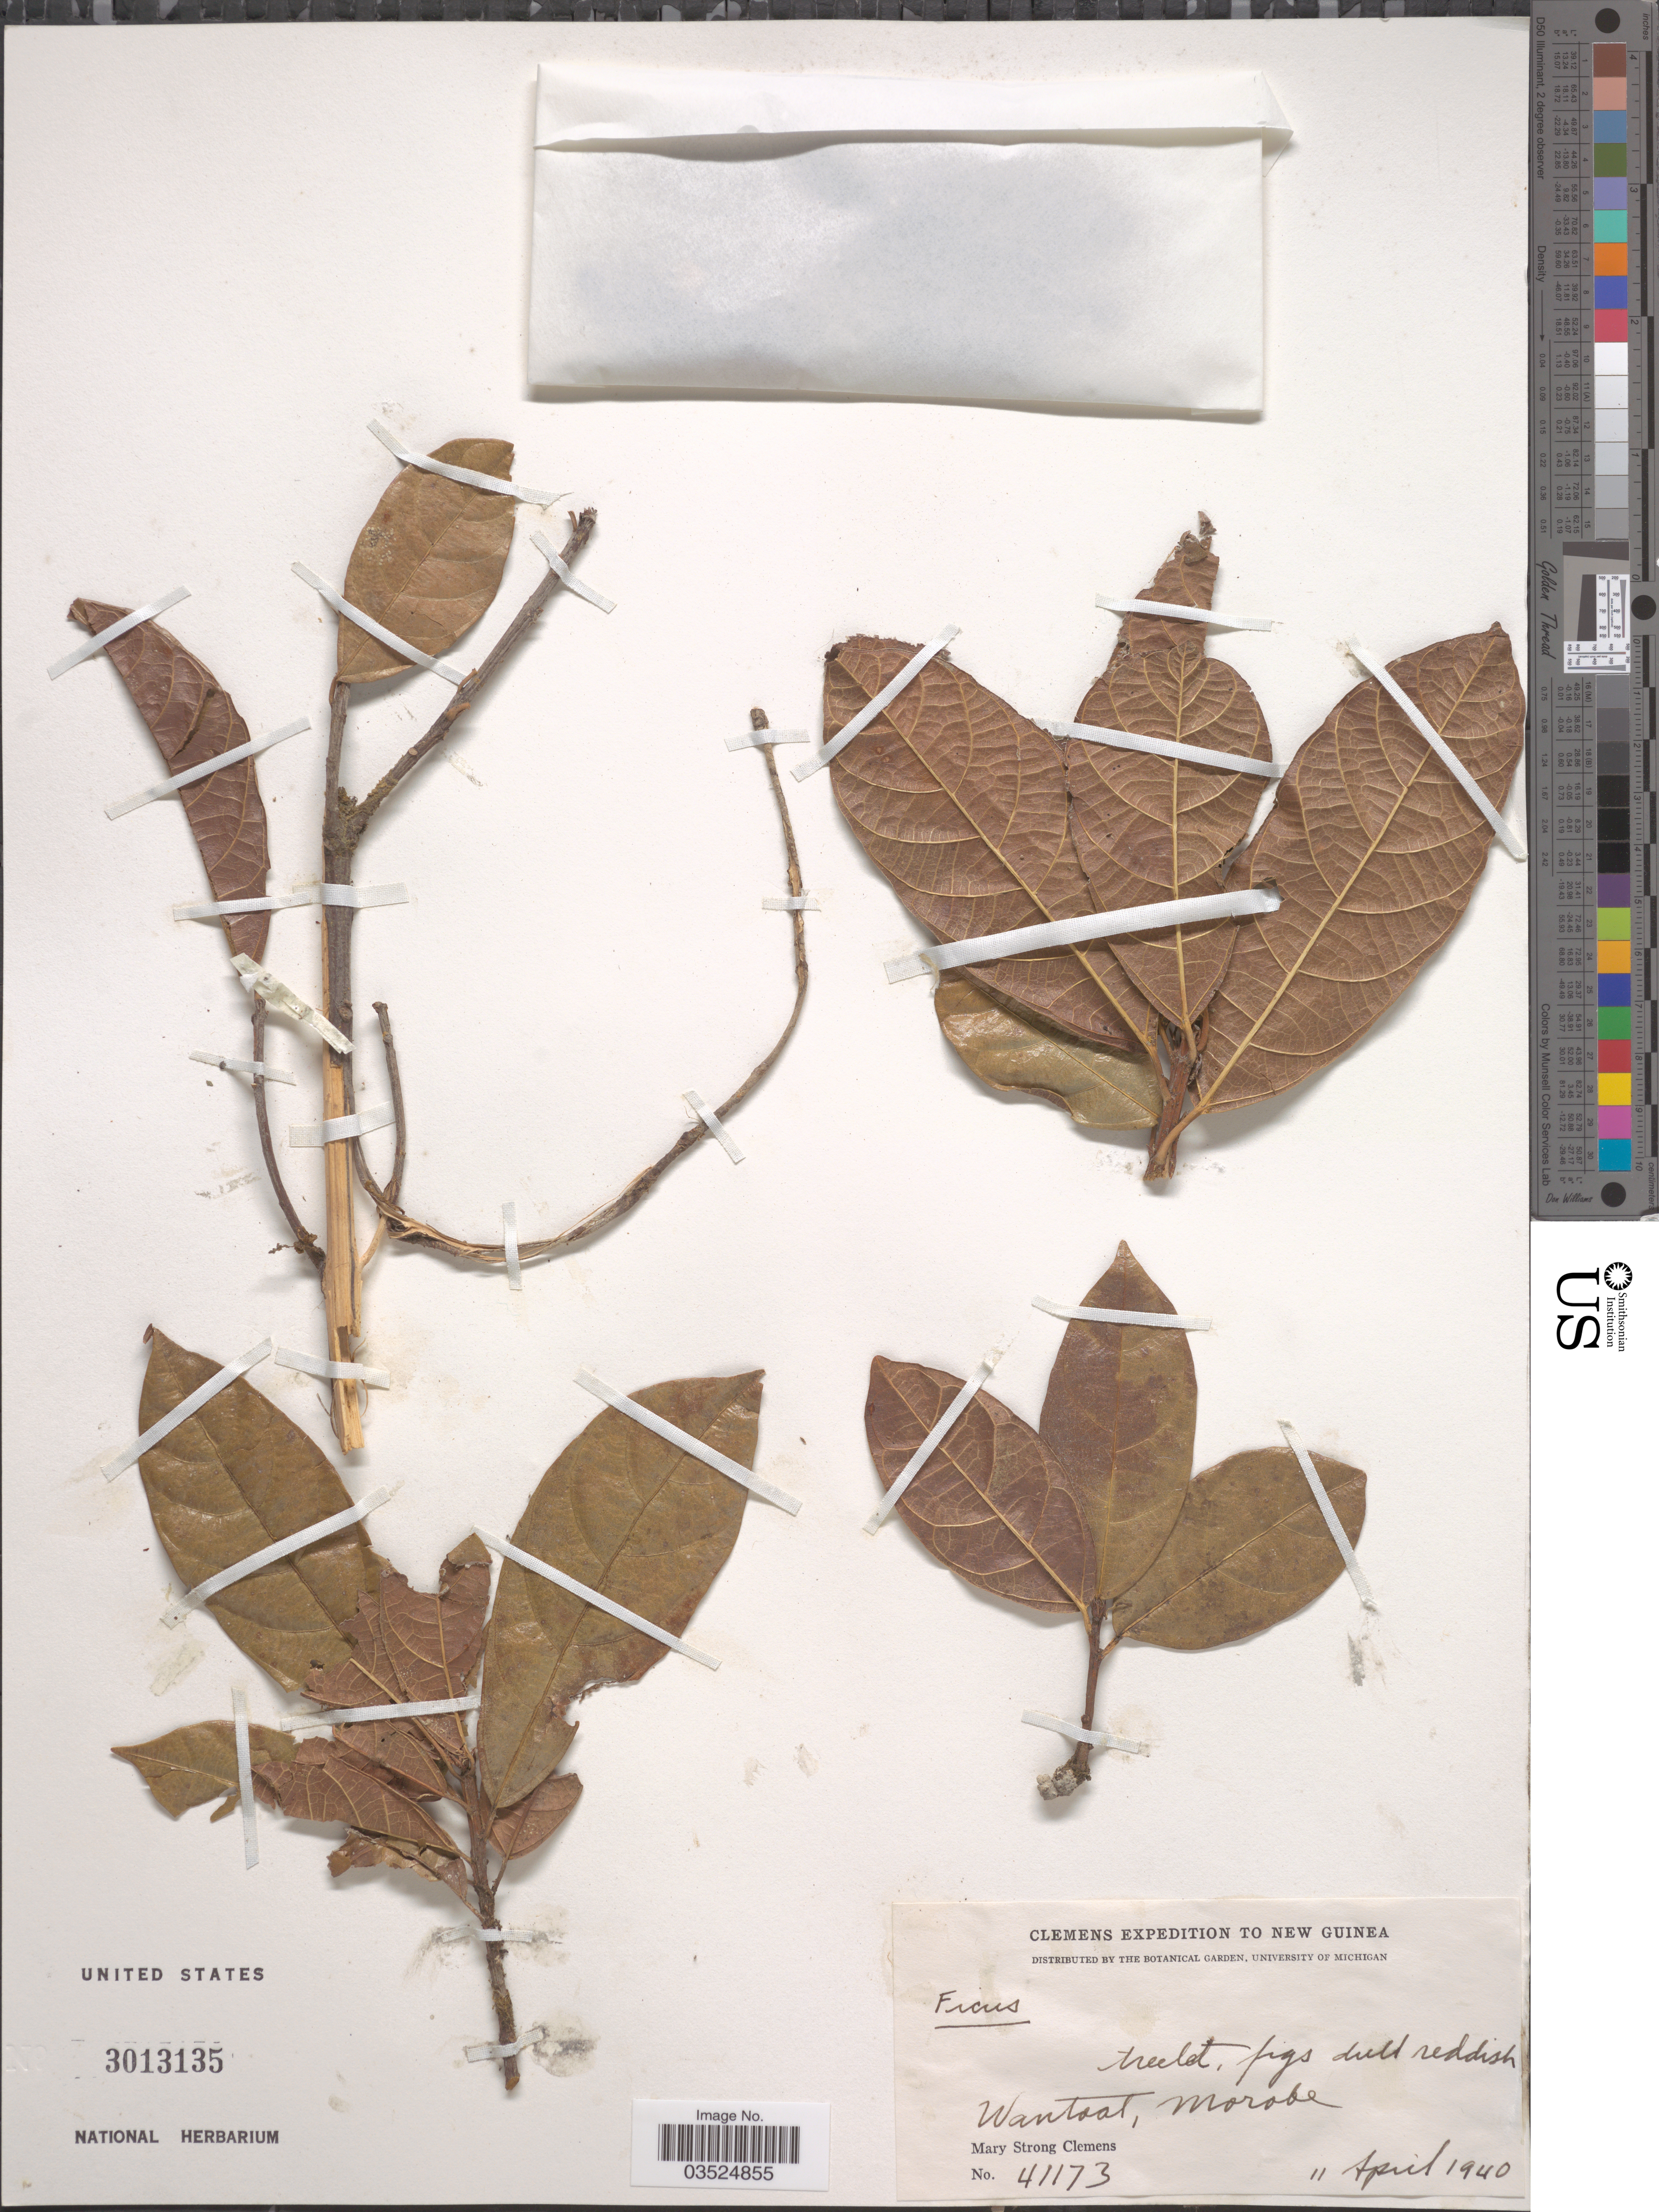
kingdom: Plantae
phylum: Tracheophyta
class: Magnoliopsida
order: Rosales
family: Moraceae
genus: Ficus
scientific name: Ficus sp.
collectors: M. S. Clemens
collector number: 41173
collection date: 1940-04-11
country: Papua New Guinea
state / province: Morobe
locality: New Guinea. Wantoat, Morobe.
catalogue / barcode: US 3013135